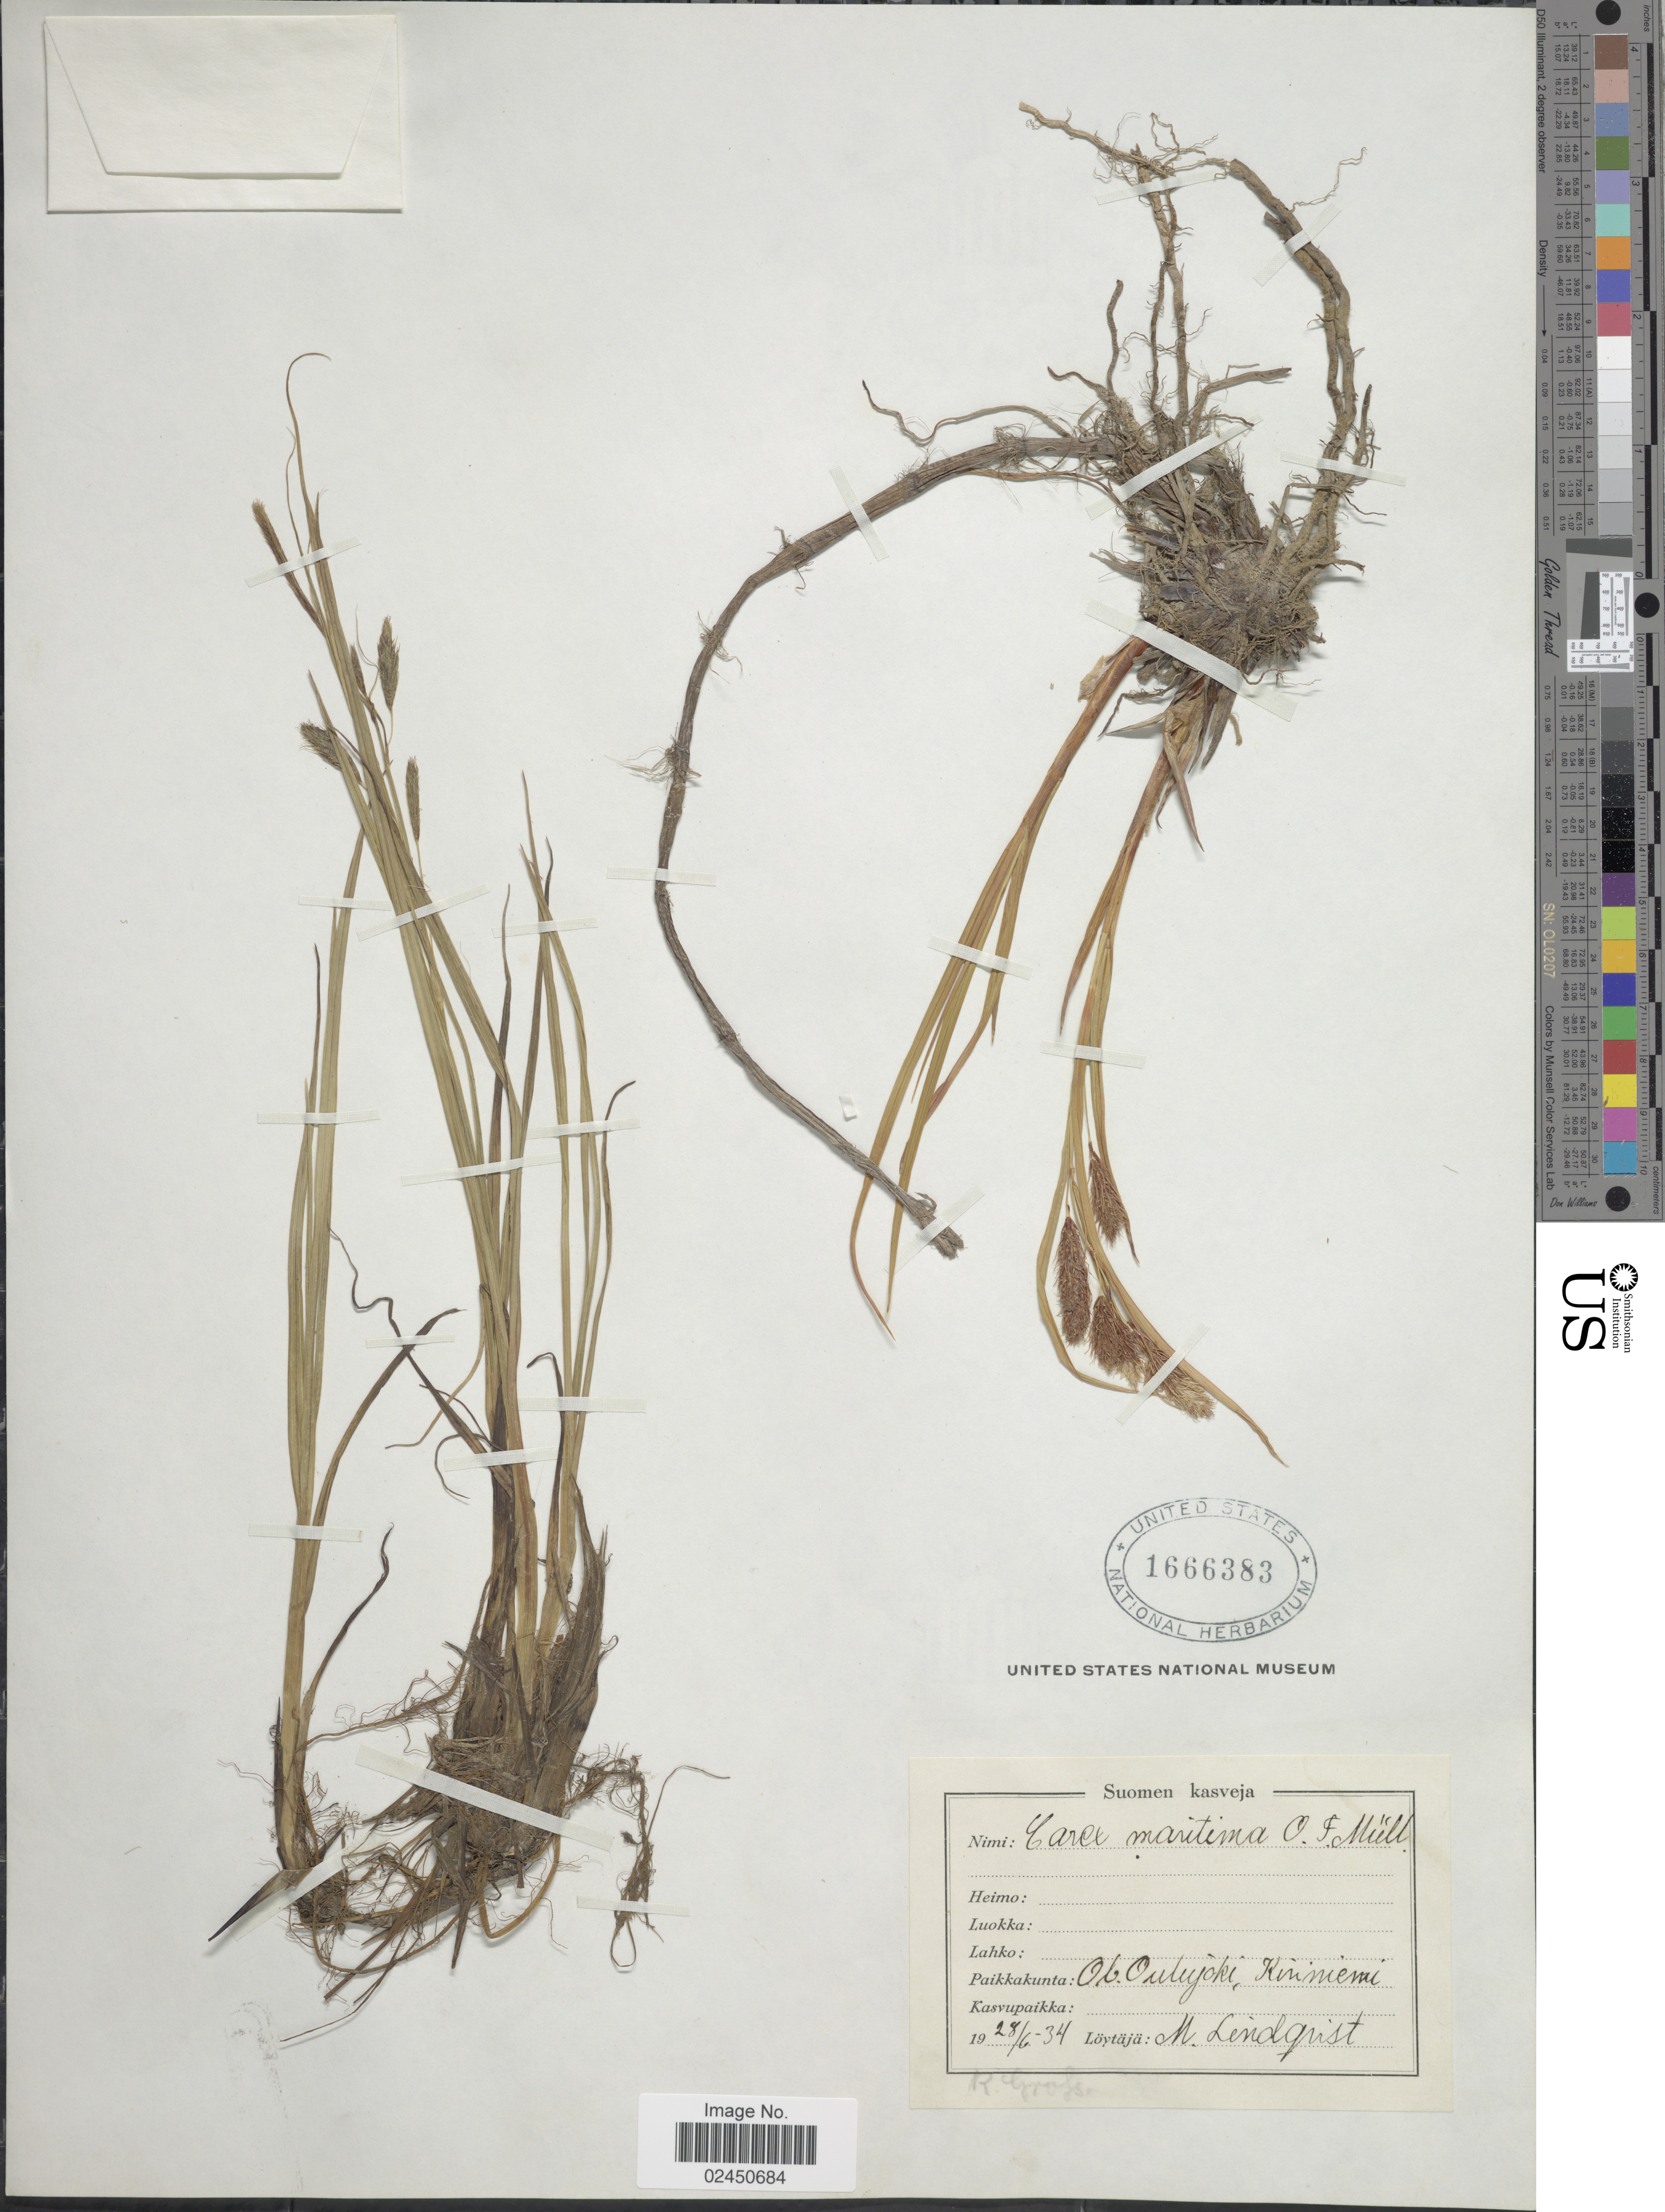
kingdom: Plantae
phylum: Tracheophyta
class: Liliopsida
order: Poales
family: Cyperaceae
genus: Carex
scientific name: Carex maritima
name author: Gunnerus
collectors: M. Lindquist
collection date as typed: Transcribed d/m/y: 28/6/34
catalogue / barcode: US 1666383